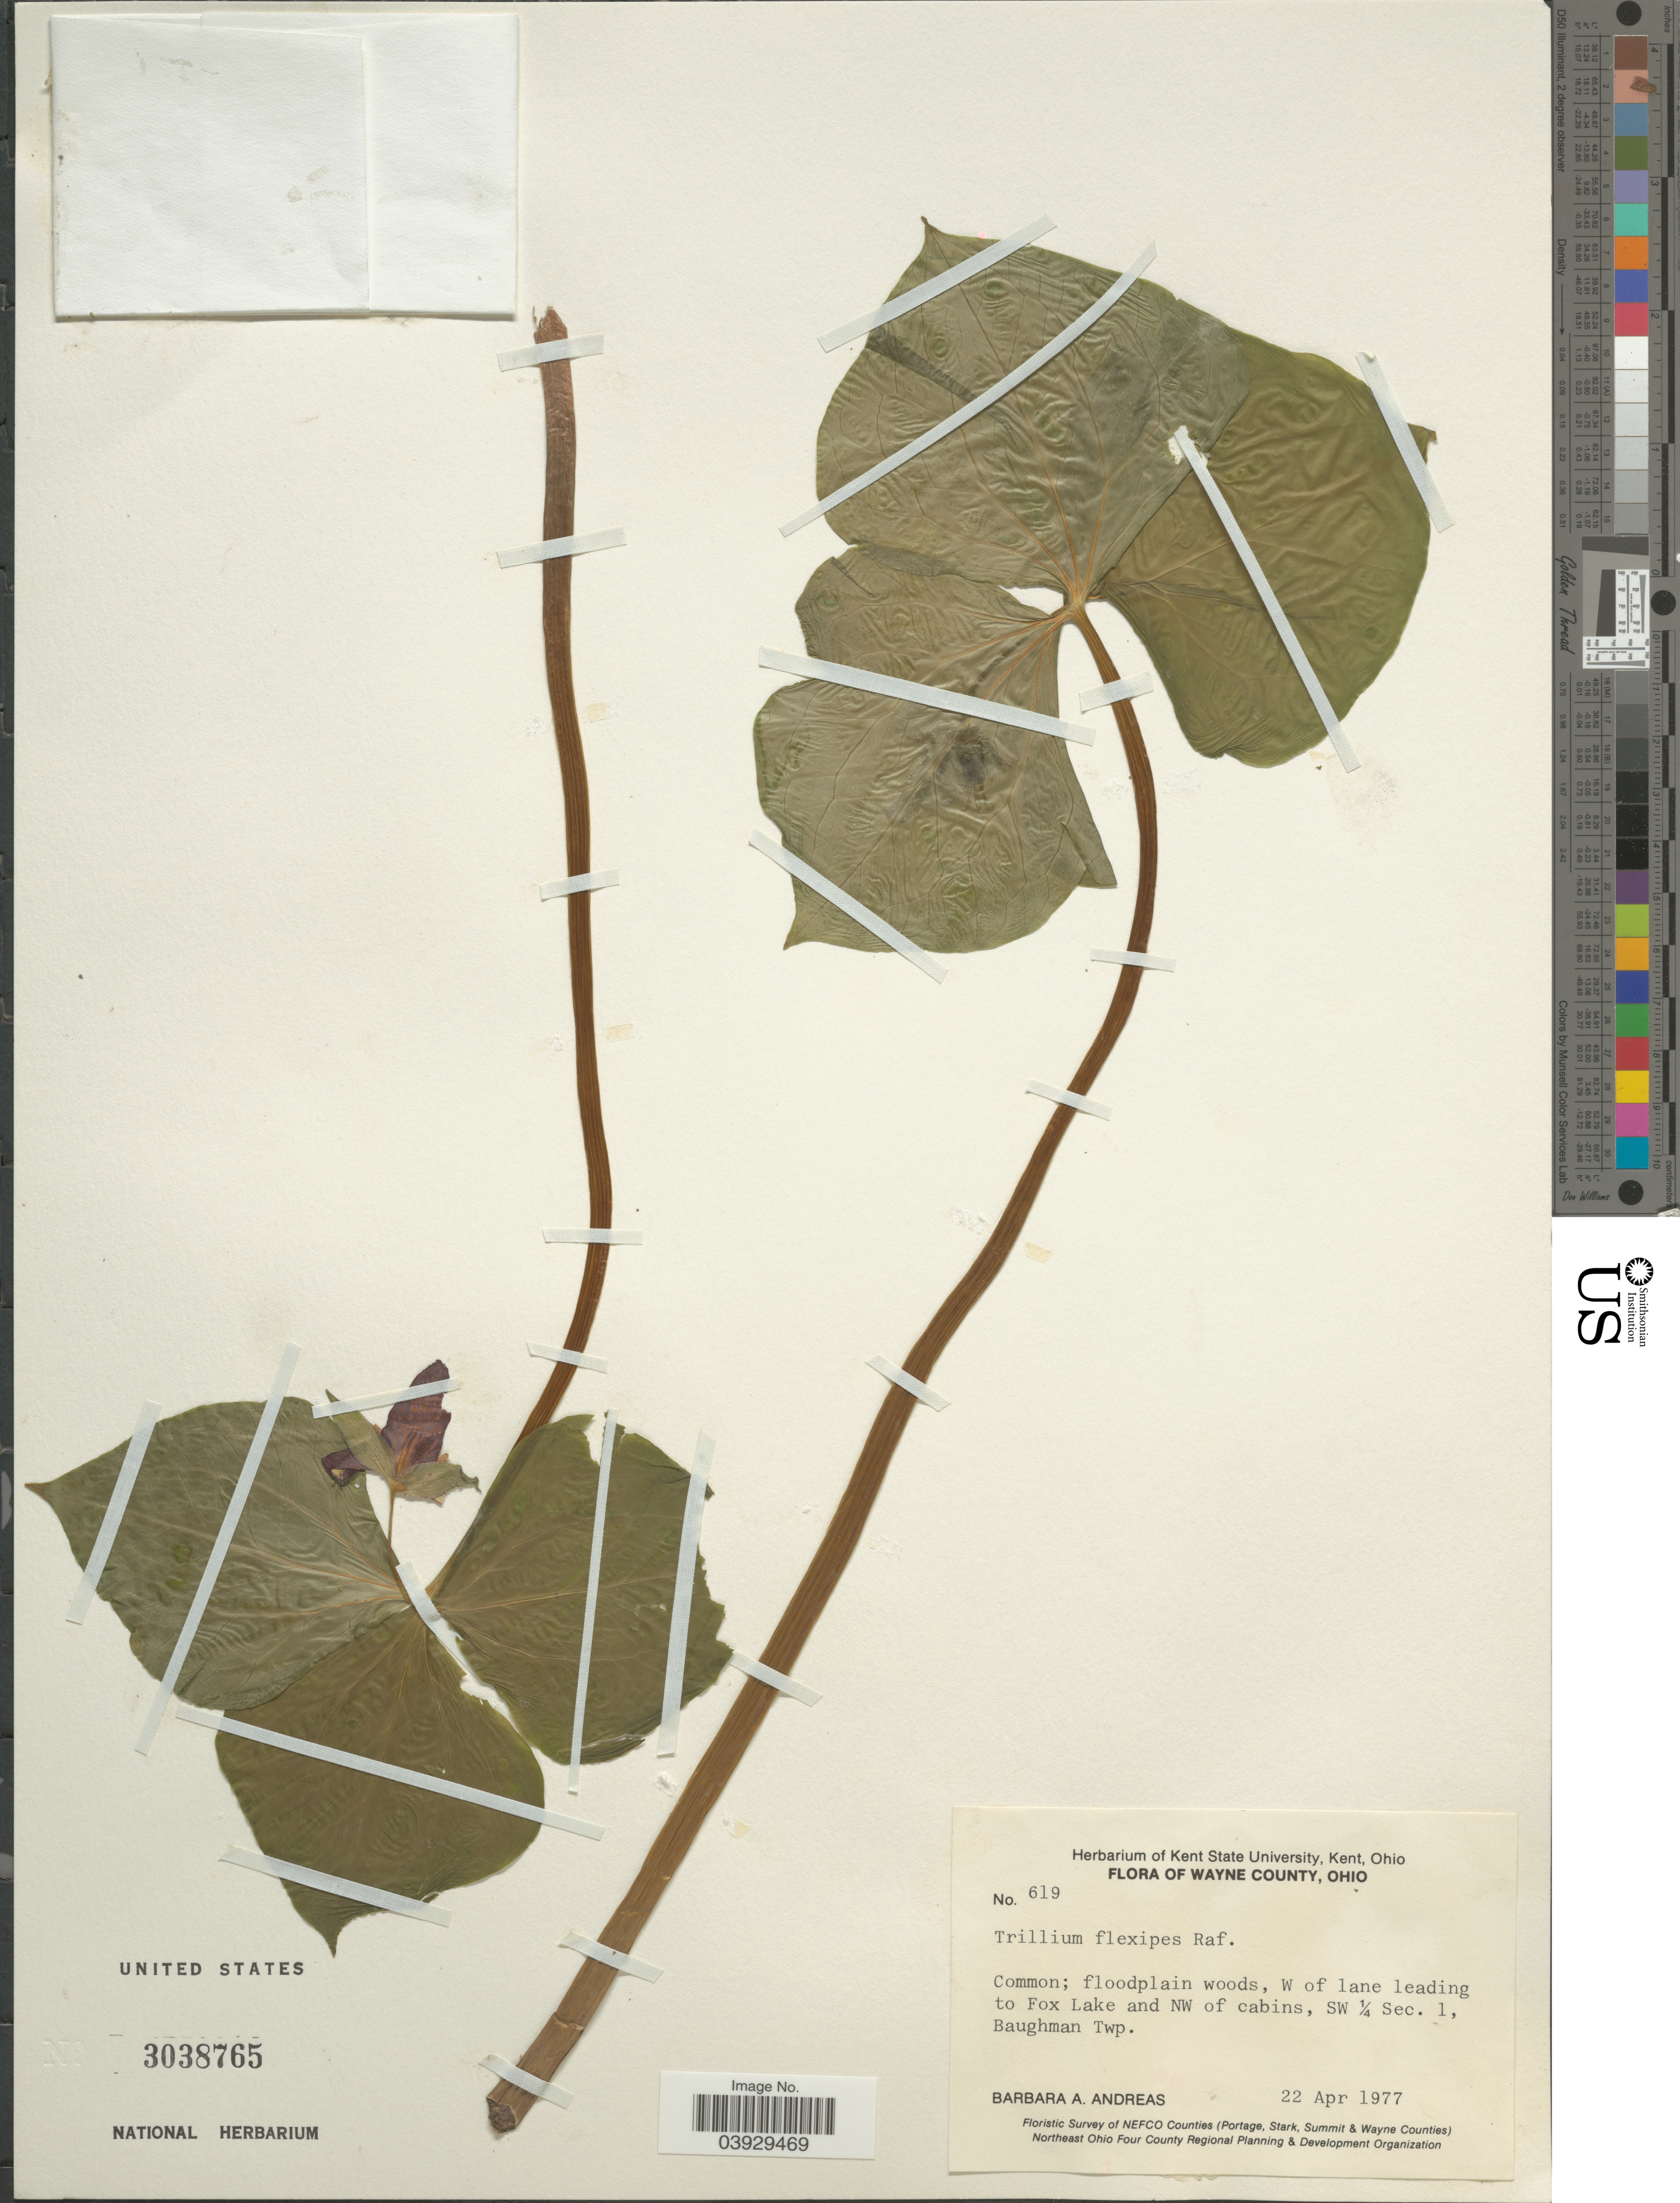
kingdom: Plantae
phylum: Tracheophyta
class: Liliopsida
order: Liliales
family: Melanthiaceae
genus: Trillium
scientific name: Trillium flexipes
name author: Raf.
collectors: B. A. Andreas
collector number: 619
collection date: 1977-04-22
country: United States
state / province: Ohio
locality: Wayne County. W of lane leading to Fox Lake and NW of cabins, SW ¼ Sec. 1, Baughman Twp.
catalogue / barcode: US 3038765